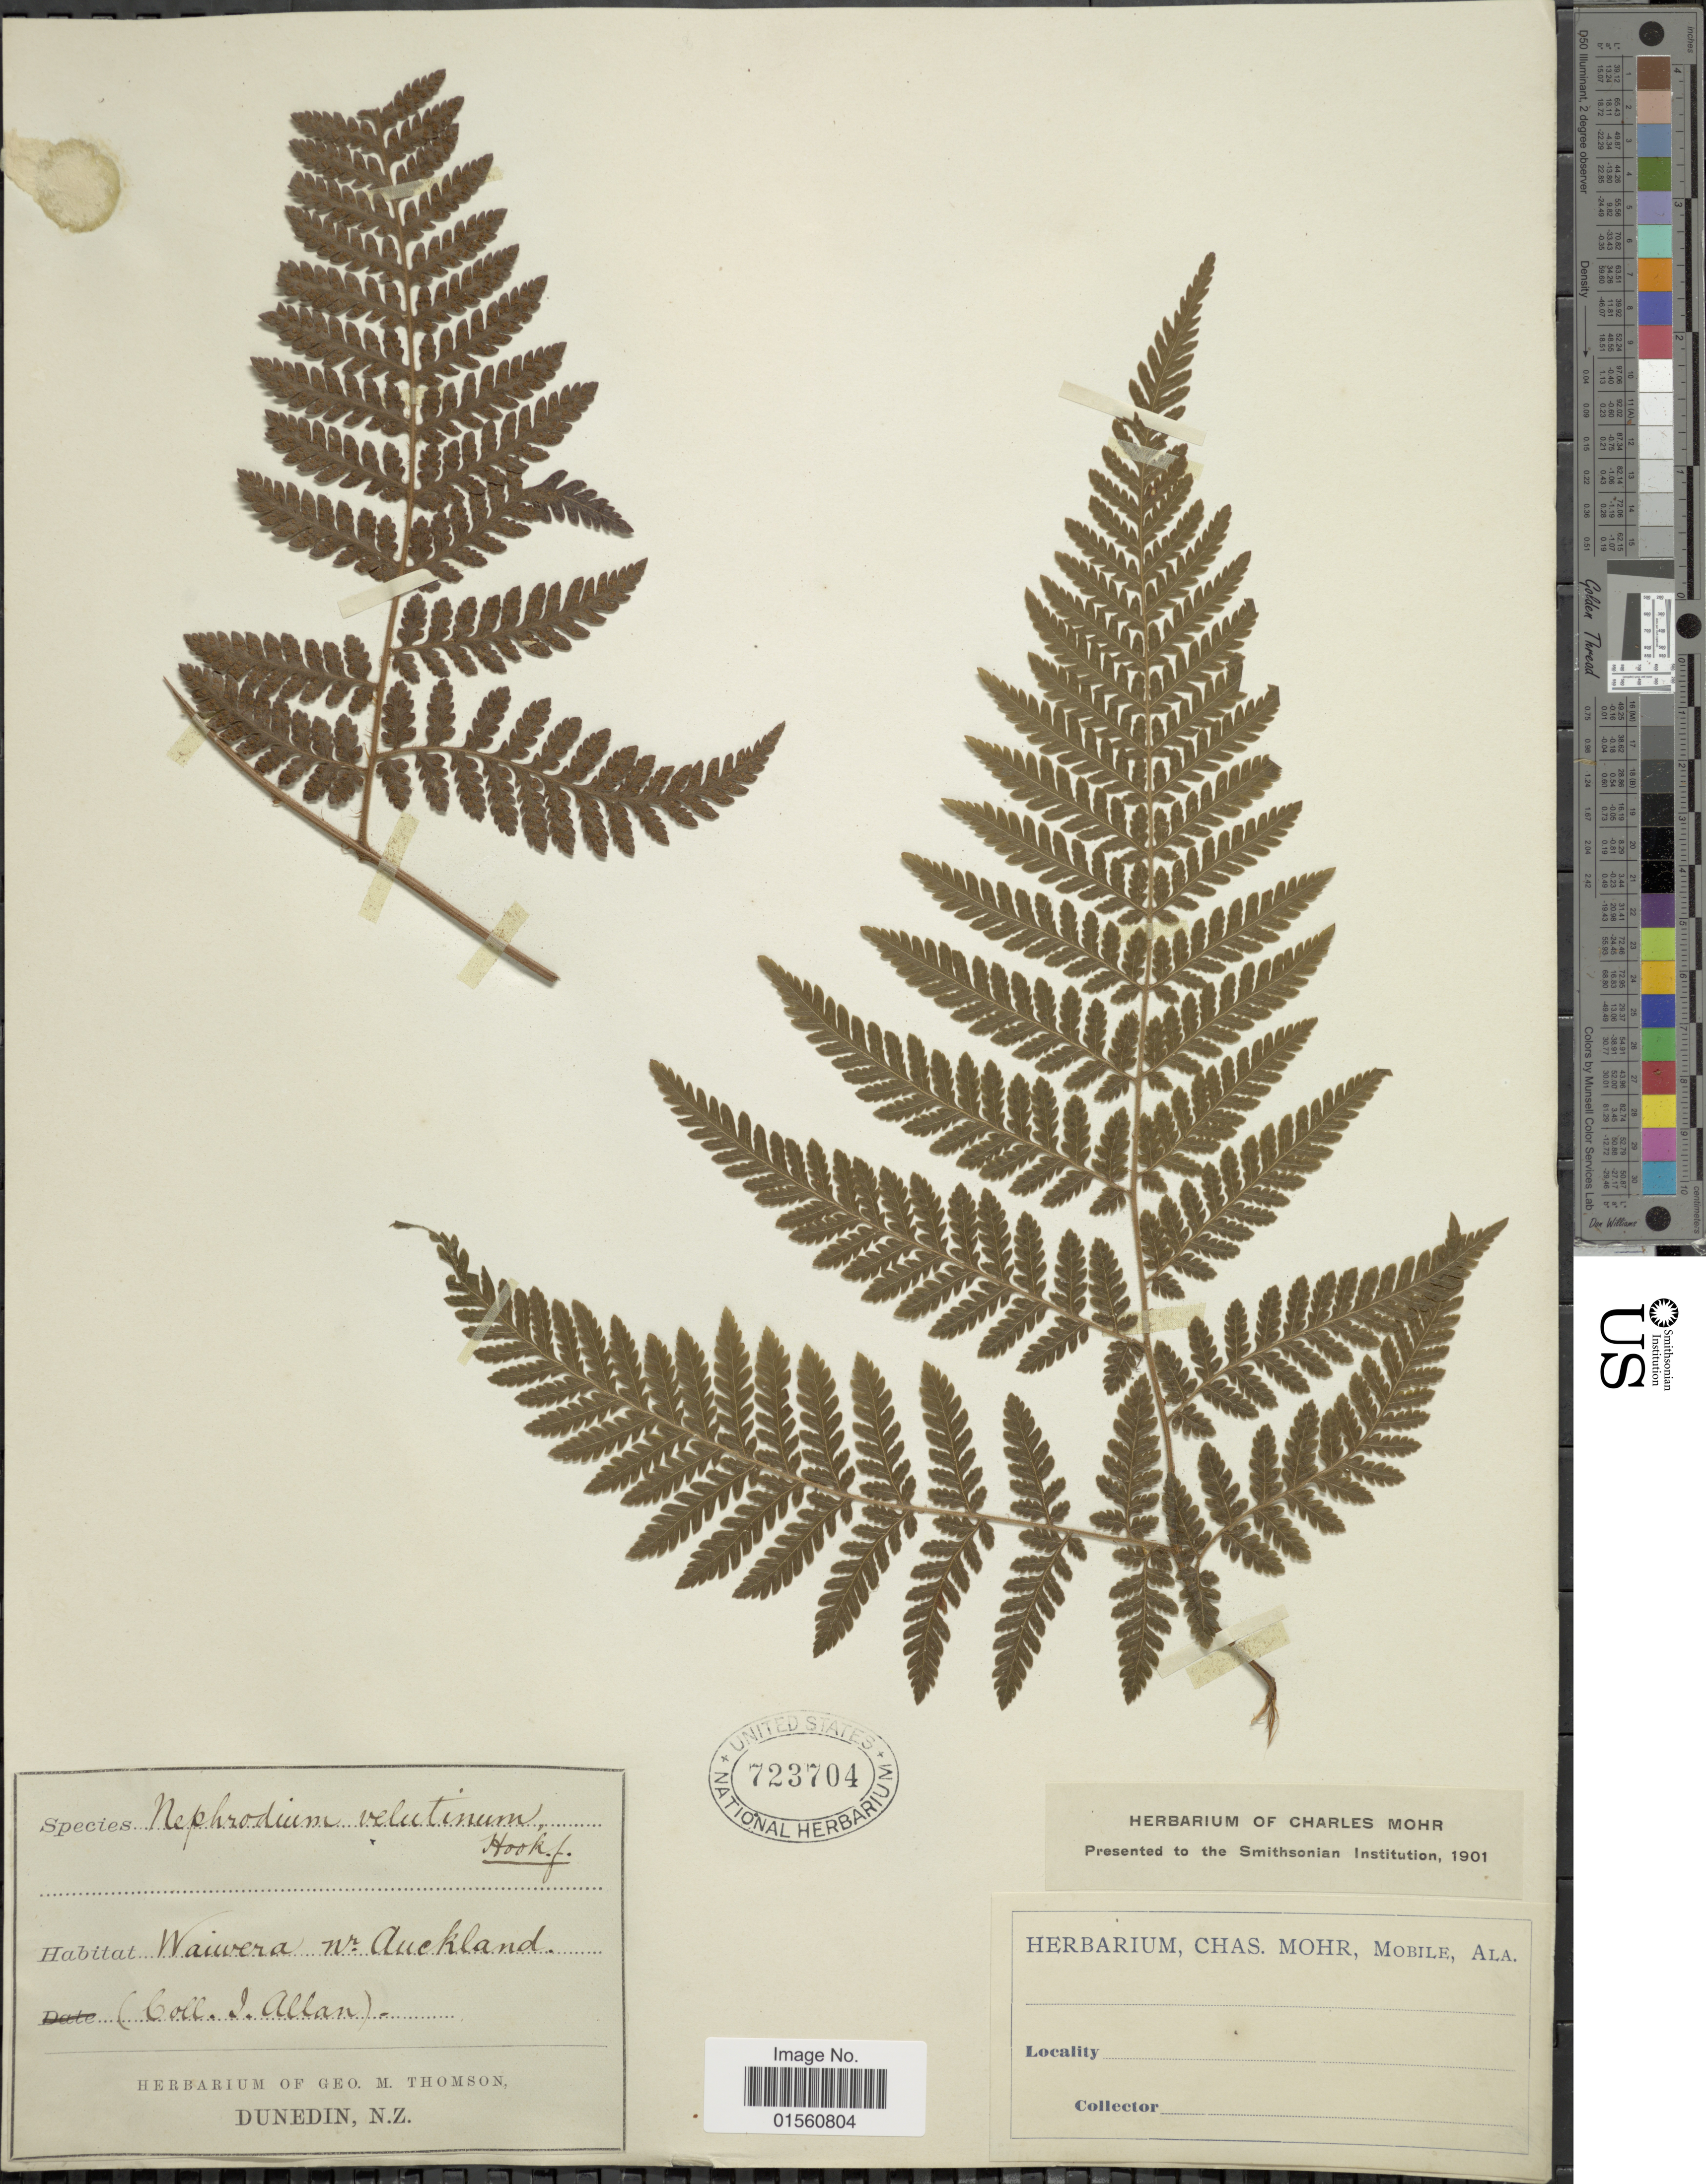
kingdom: Plantae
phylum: Tracheophyta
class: Polypodiopsida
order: Polypodiales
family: Dryopteridaceae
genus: Lastreopsis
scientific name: Lastreopsis velutina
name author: (A. Rich.) Tindale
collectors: J. Allan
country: New Zealand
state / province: Auckland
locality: Waiwera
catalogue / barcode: US 723704